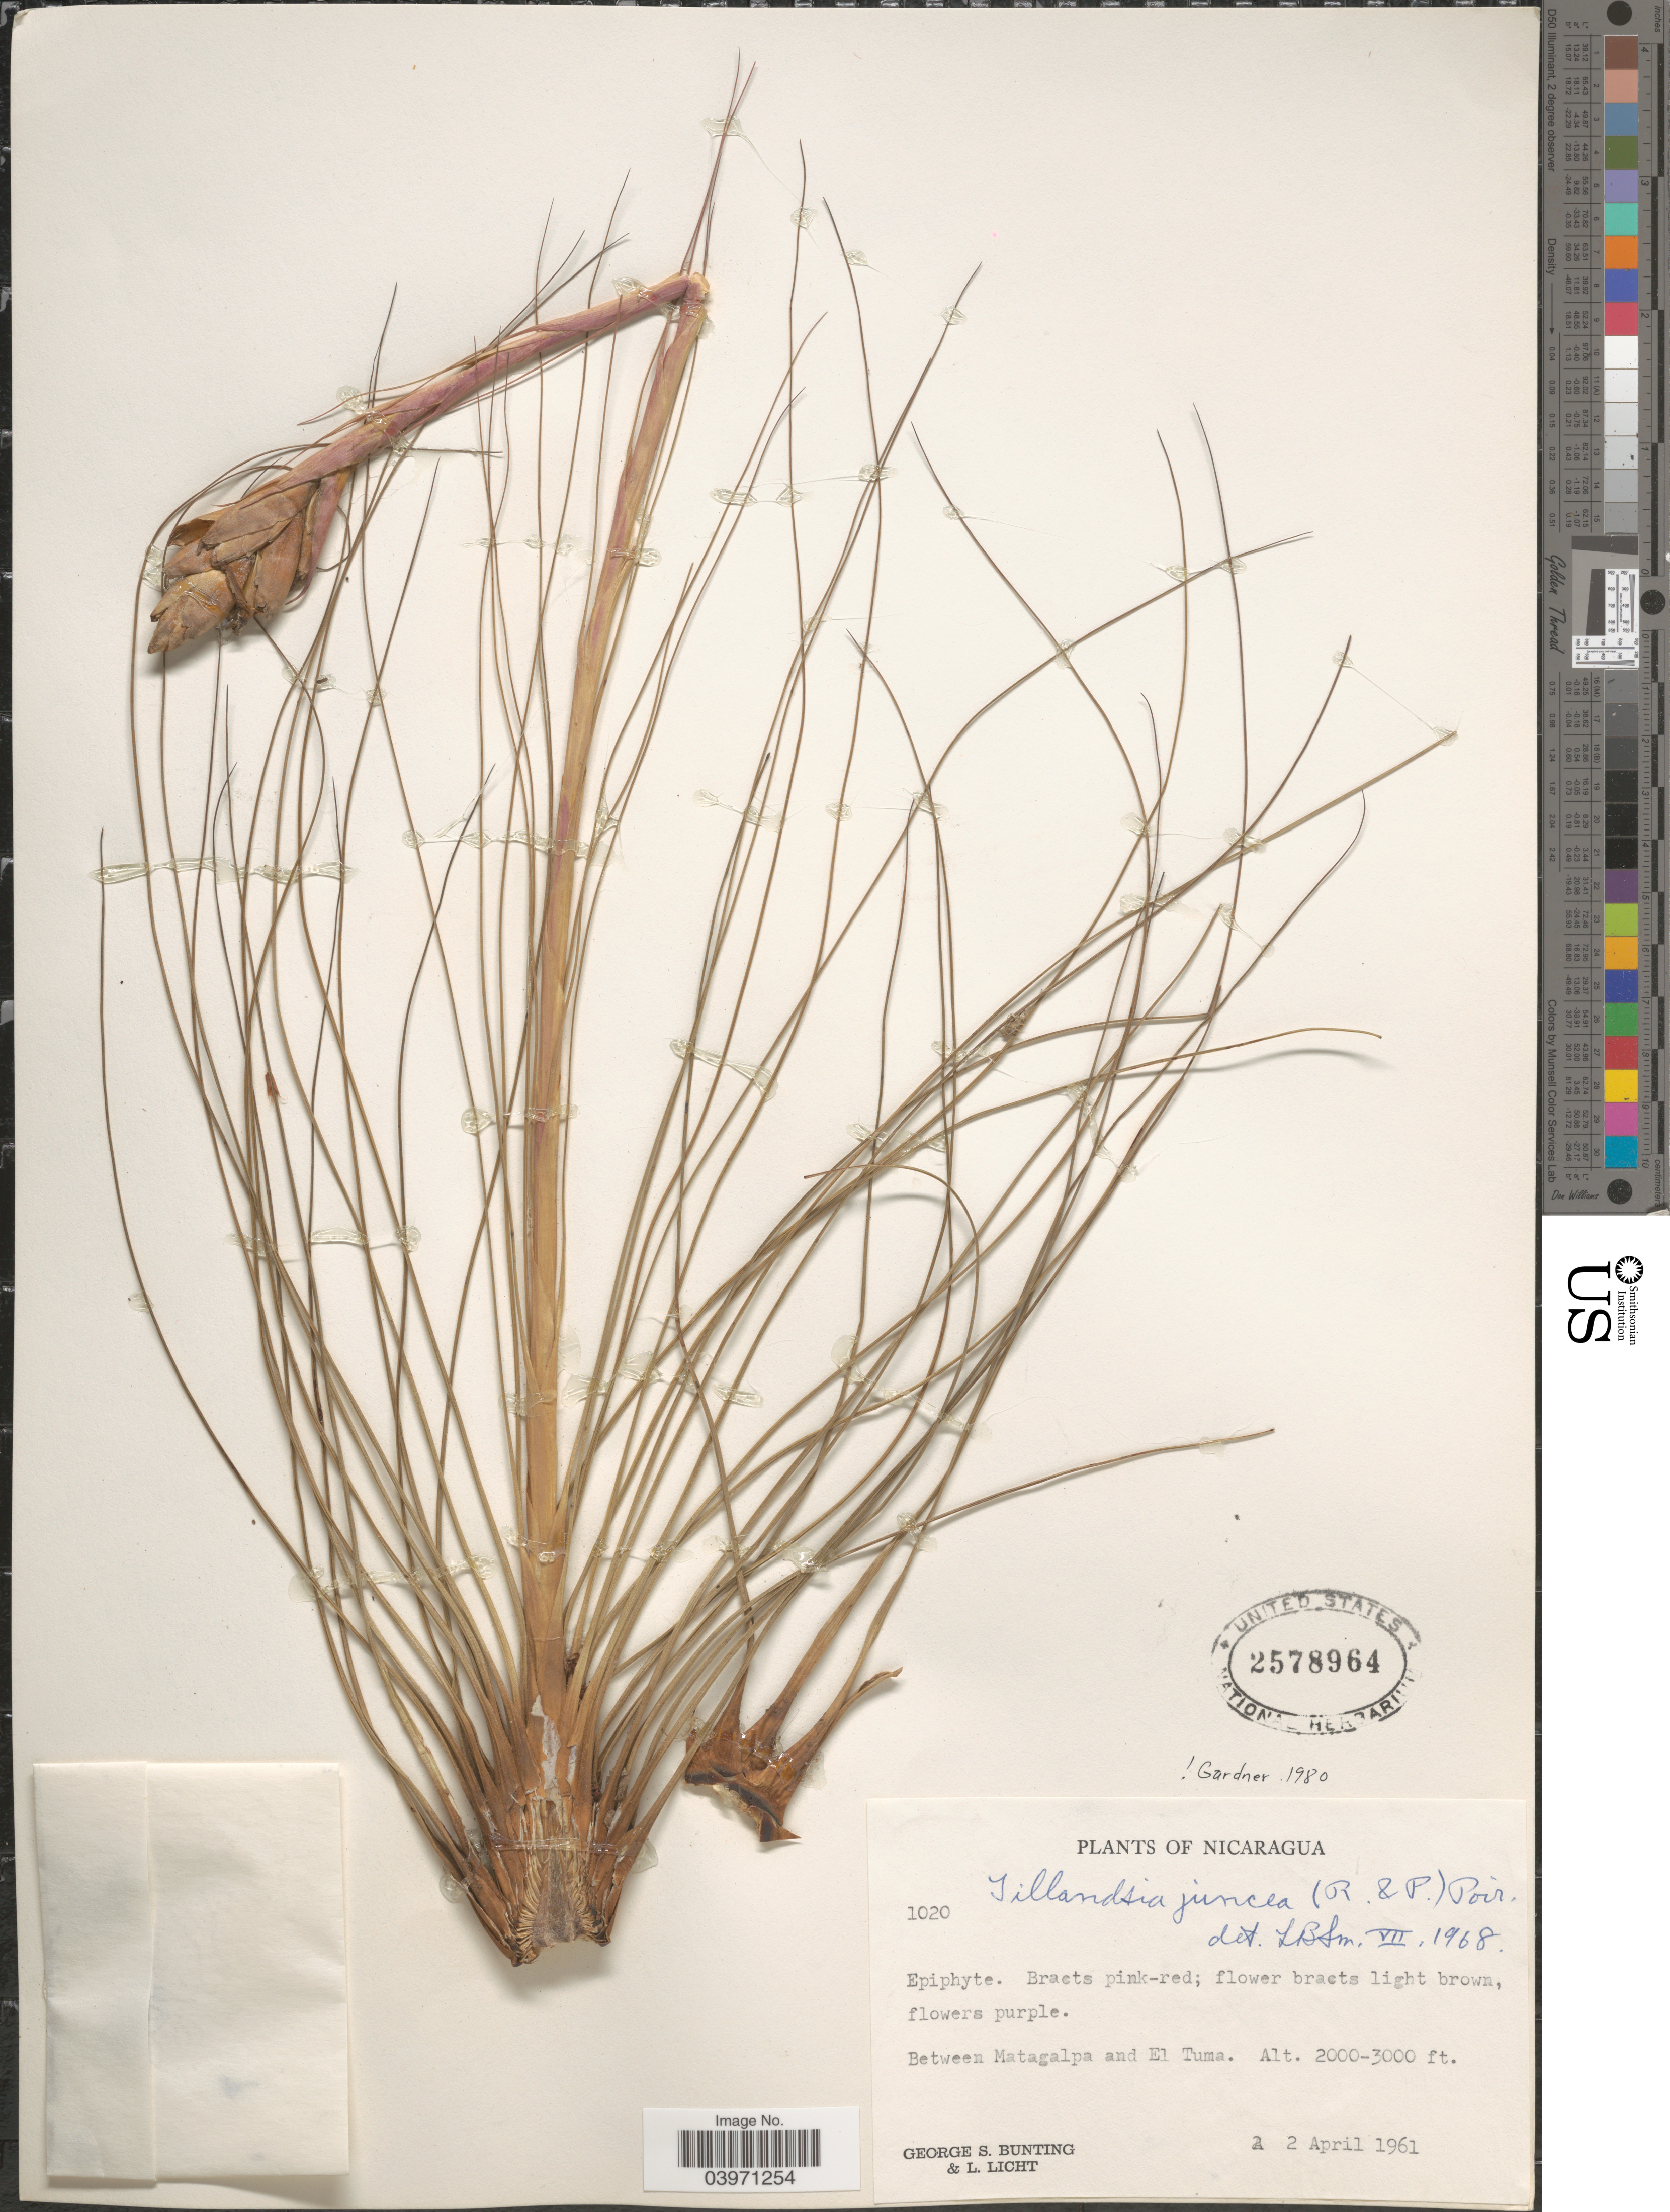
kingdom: Plantae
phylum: Tracheophyta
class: Liliopsida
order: Poales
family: Bromeliaceae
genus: Tillandsia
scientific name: Tillandsia juncea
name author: (Ruiz & Pav.) Poir.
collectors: G. S. Bunting & L. Licht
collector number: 1020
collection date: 1961-04-02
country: Nicaragua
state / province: Matagalpa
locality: Between Matagalpa and El Tuma.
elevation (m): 610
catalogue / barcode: US 2578964